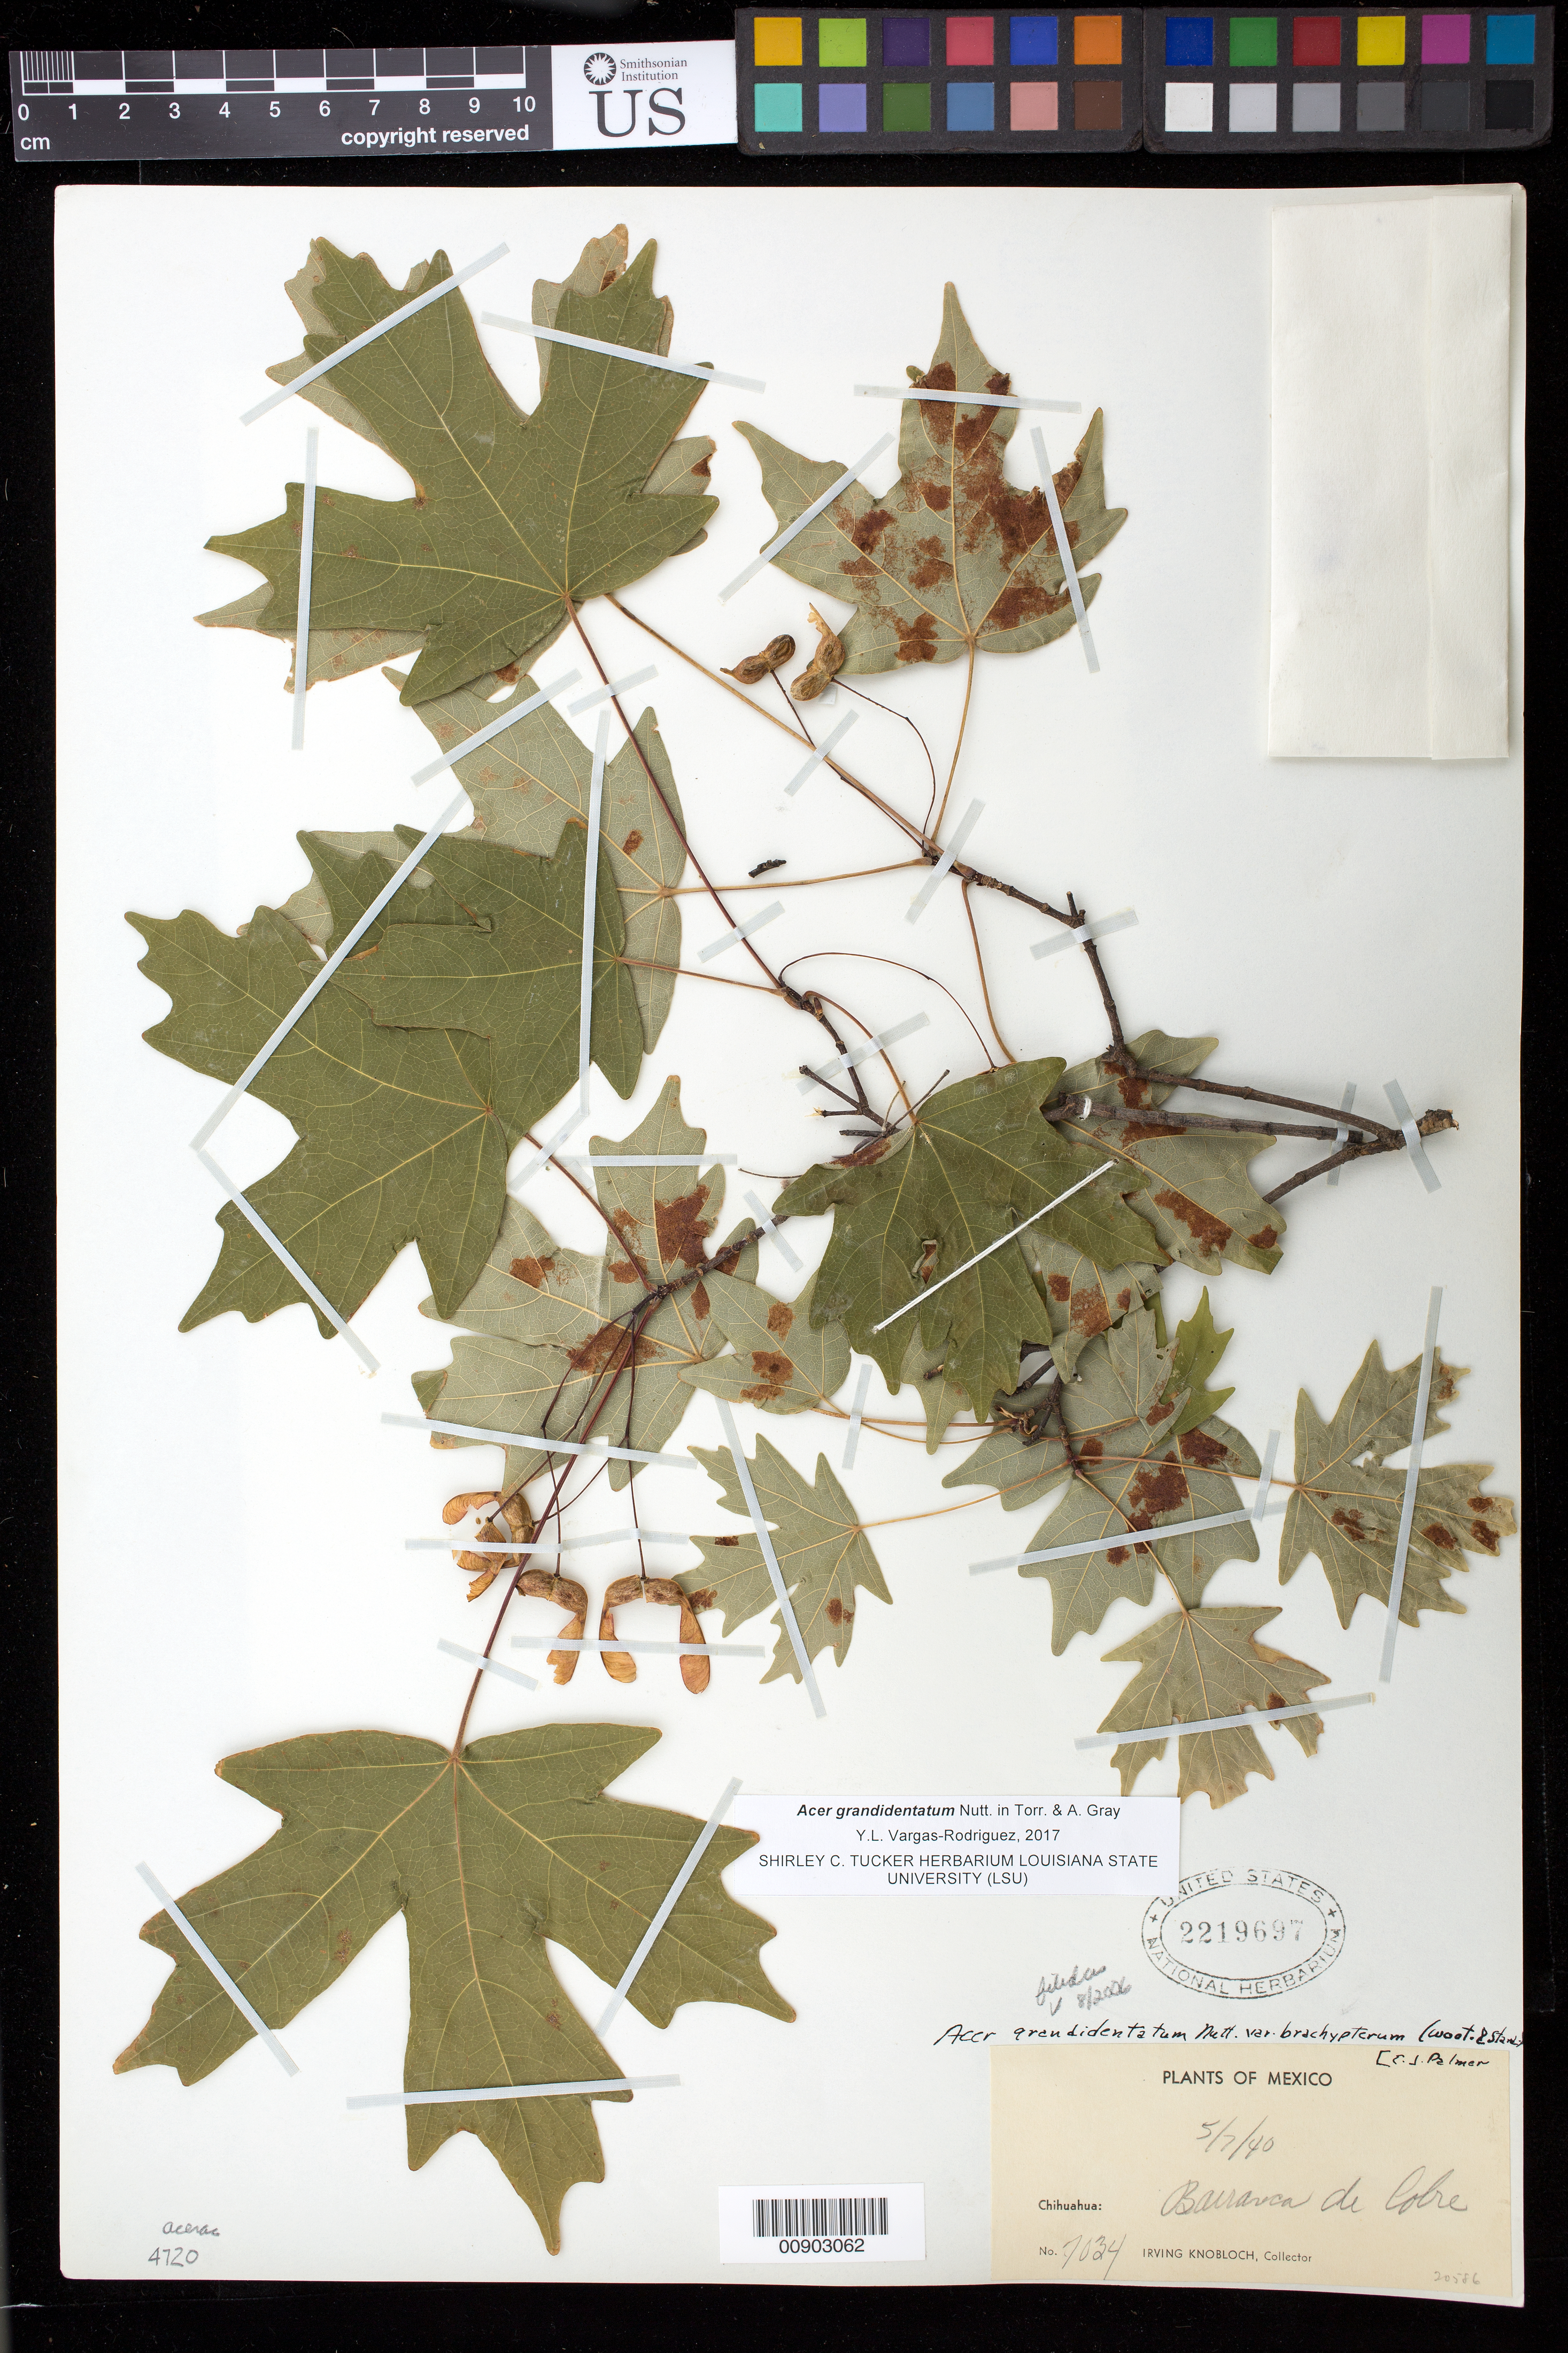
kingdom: Plantae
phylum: Tracheophyta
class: Magnoliopsida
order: Sapindales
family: Sapindaceae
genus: Acer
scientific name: Acer grandidentatum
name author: Nutt.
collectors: I. W. Knobloch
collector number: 7034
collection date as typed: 07 May 1940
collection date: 1940-05-07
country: Mexico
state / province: Chihuahua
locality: Barranca de Cobre, Chihuahua.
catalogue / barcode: US 2219697